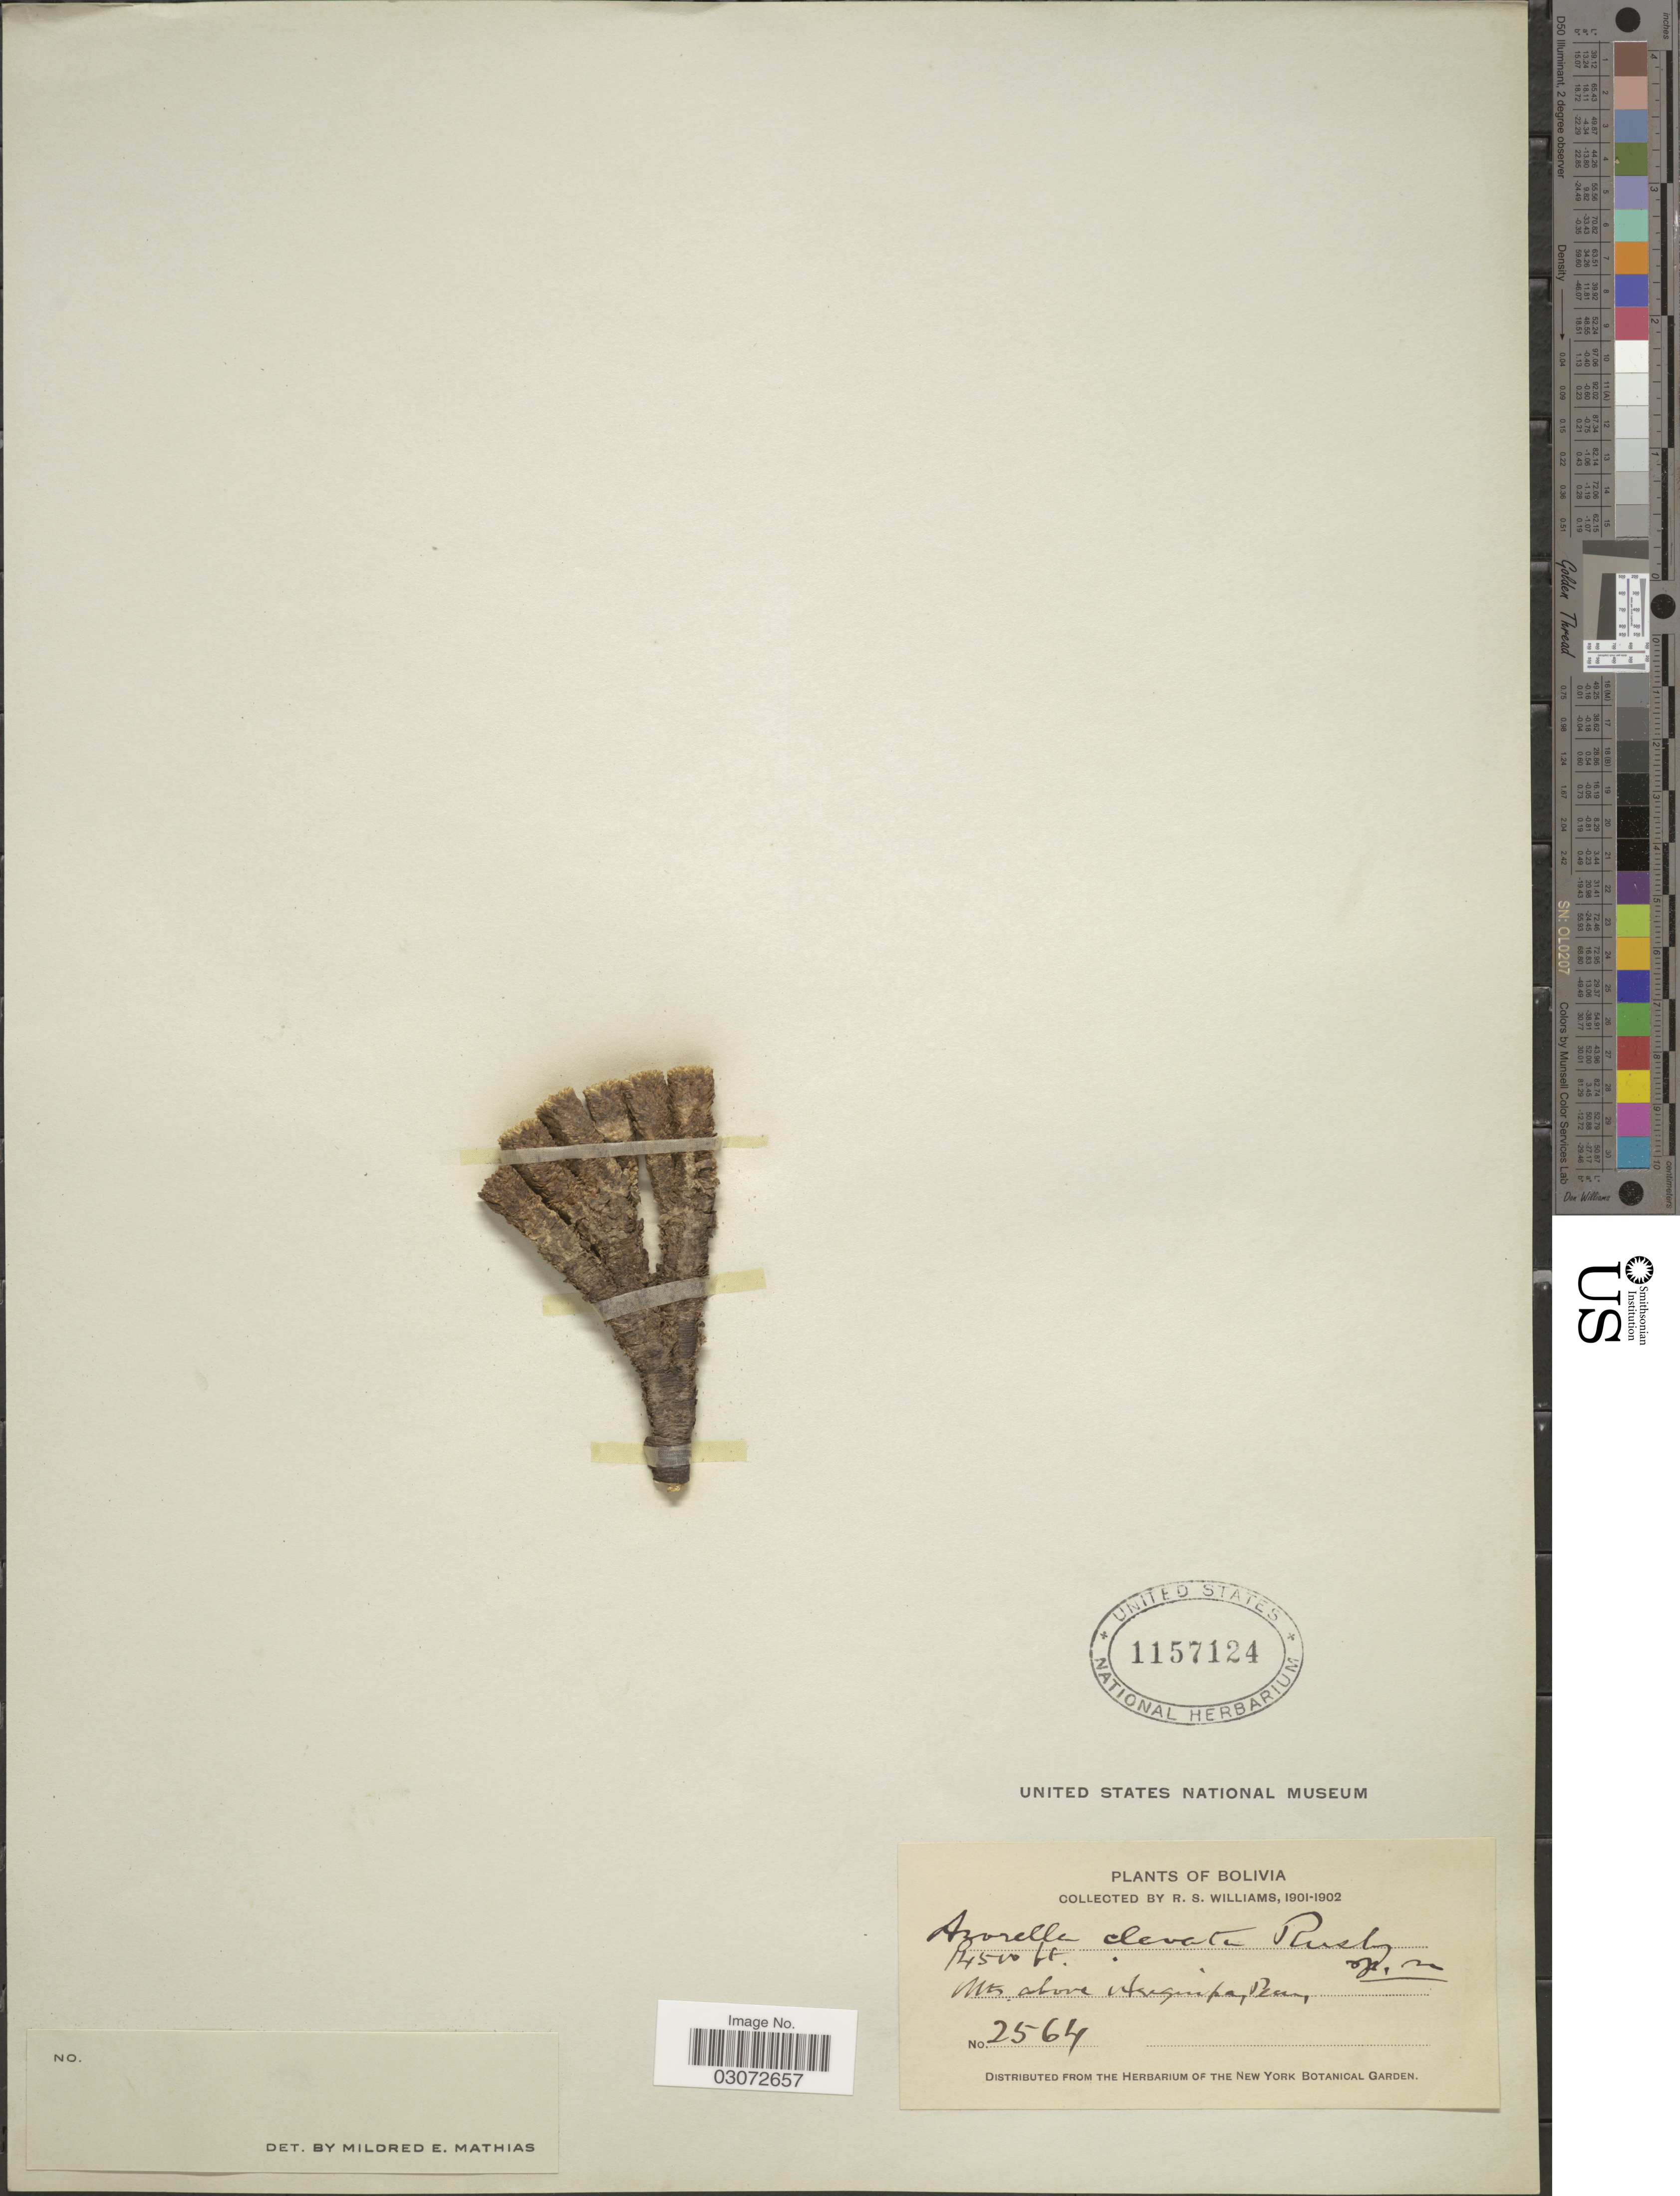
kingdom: Plantae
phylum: Tracheophyta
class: Magnoliopsida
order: Apiales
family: Apiaceae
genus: Azorella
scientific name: Azorella clavata Rusby sp. nov. ined.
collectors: R. S. Williams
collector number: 2564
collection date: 1901-08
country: Peru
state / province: Arequipa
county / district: Arequipa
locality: Arequipa, Mts. above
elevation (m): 4420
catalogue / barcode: US 1157124